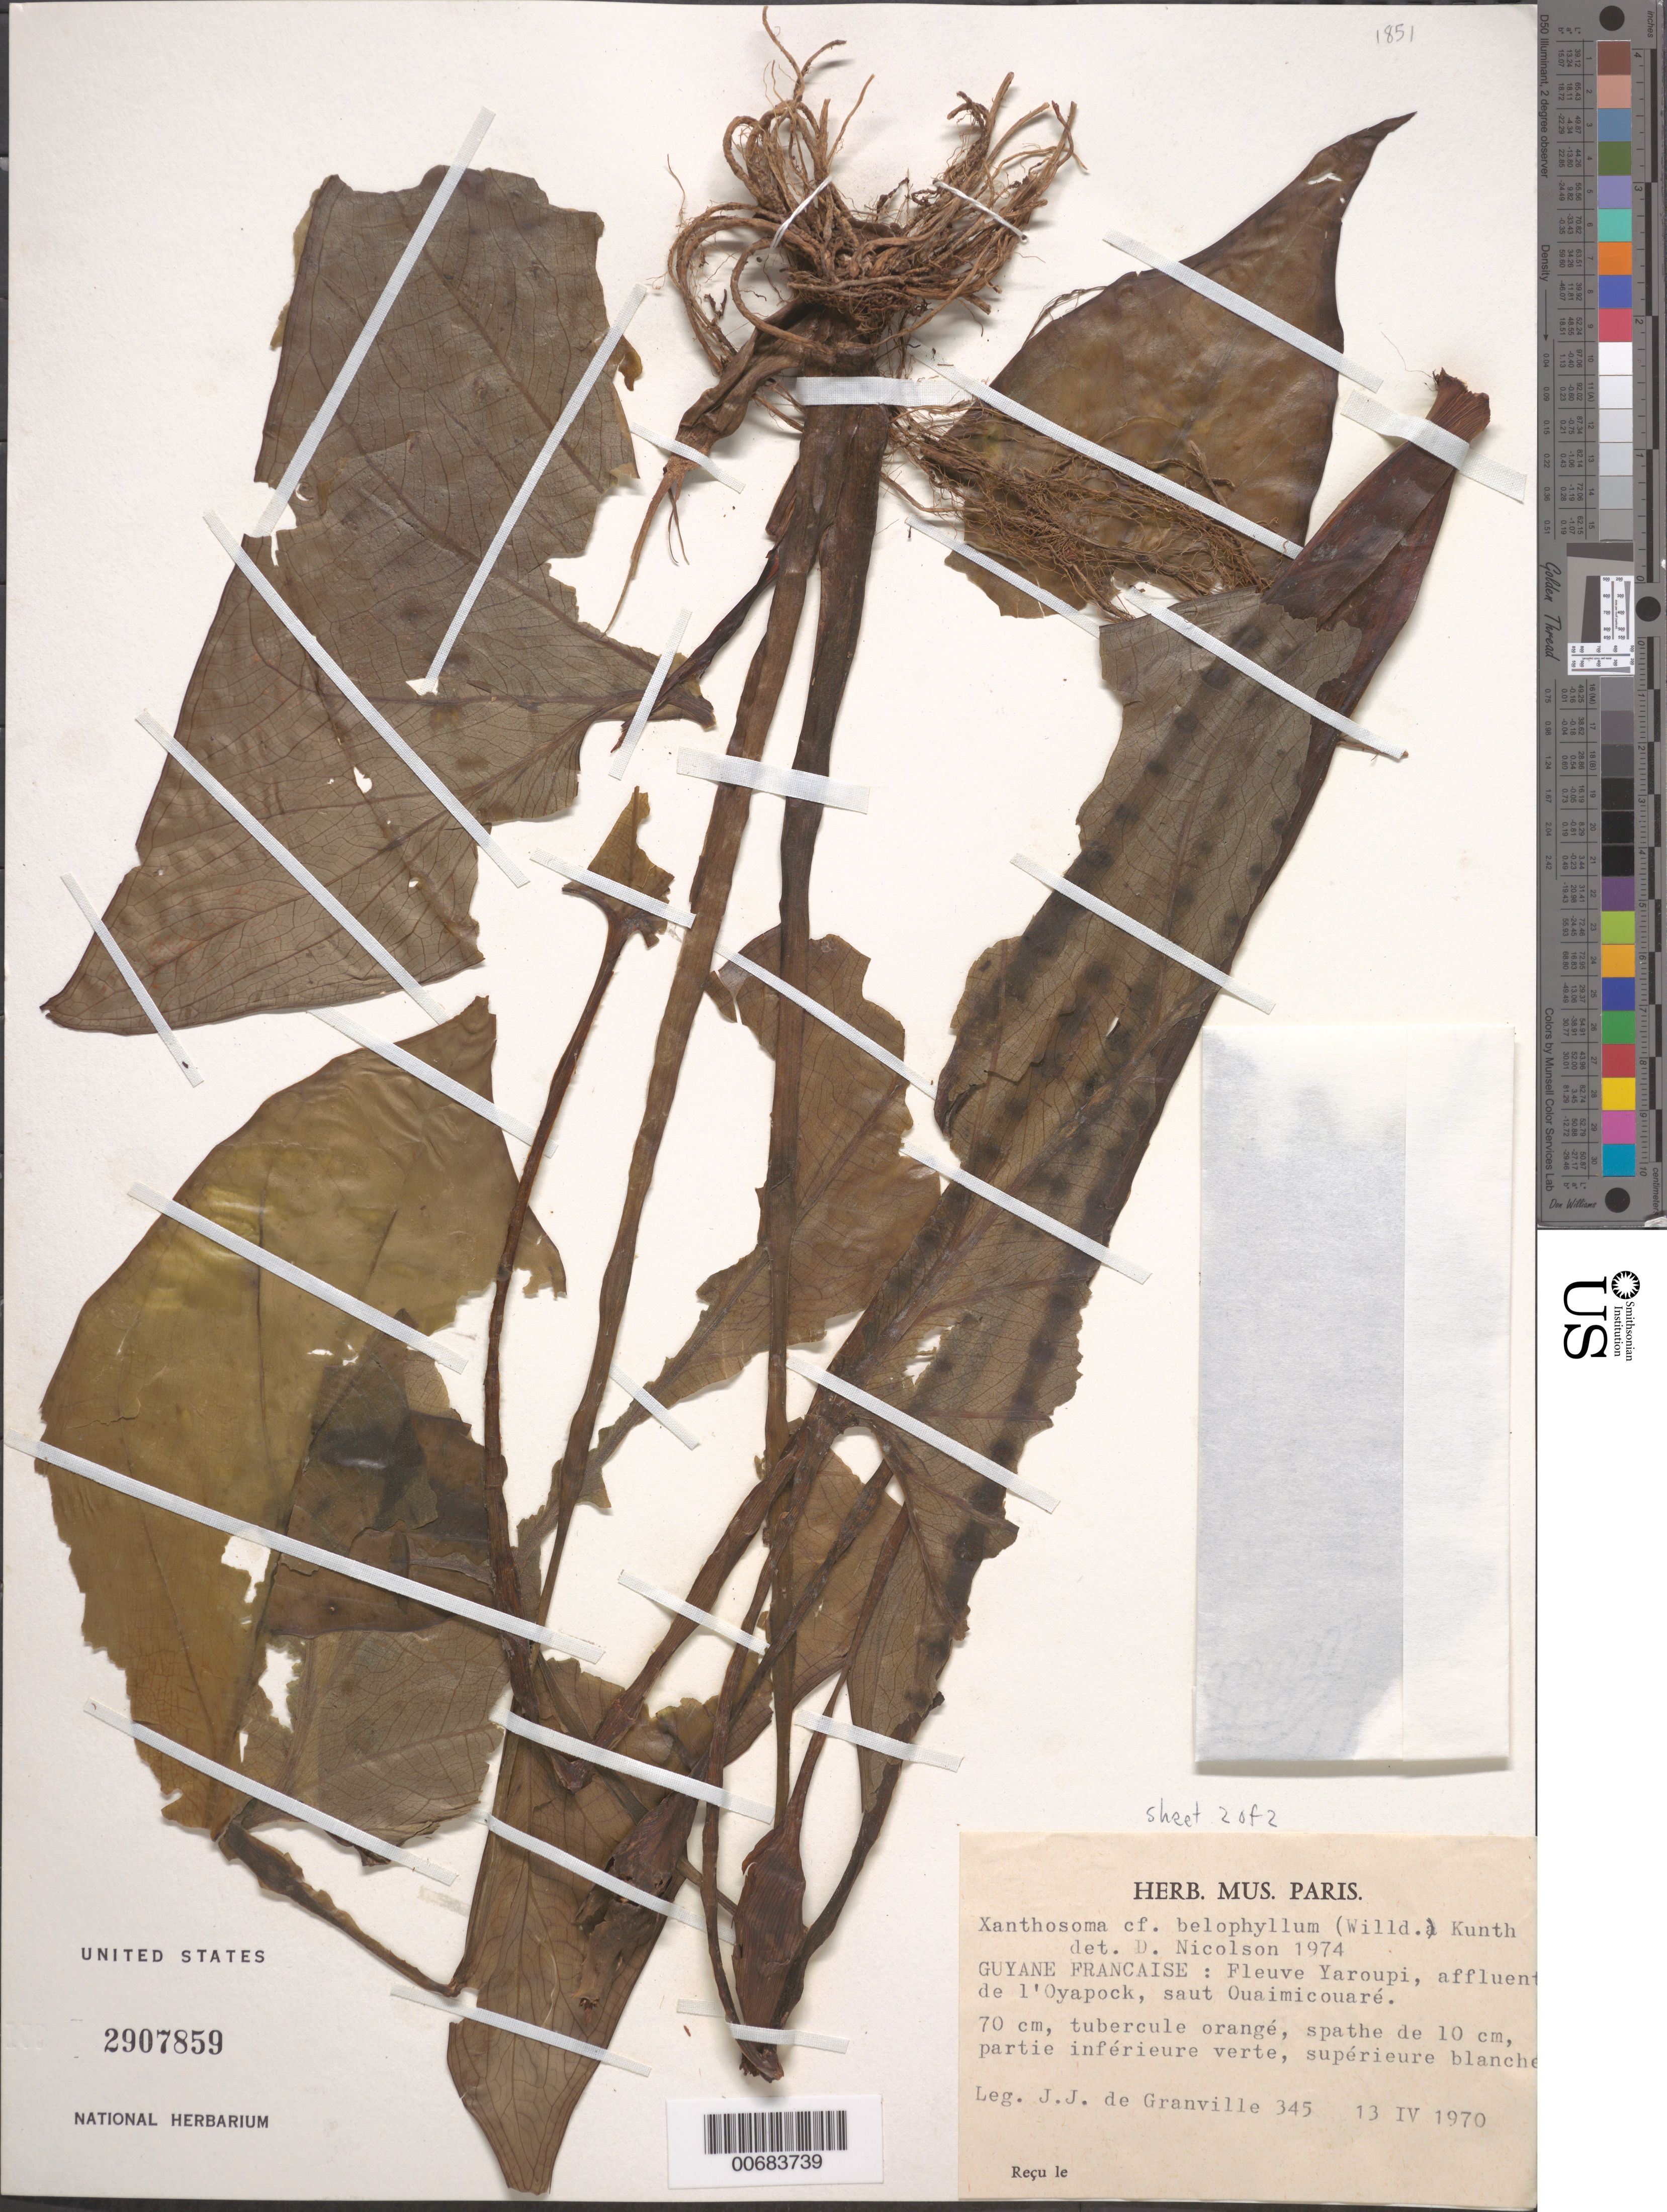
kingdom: Plantae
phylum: Tracheophyta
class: Liliopsida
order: Alismatales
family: Araceae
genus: Xanthosoma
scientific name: Xanthosoma belophyllum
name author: (Willd.) Schott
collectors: J.-J. de Granville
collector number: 345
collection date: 1970-04-13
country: French Guiana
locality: Guyane Francaise: Fleuve Yaroupi, affluen [illegible text] de l'Oyapock, saut Ouaimicouaré.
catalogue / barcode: US 2907859